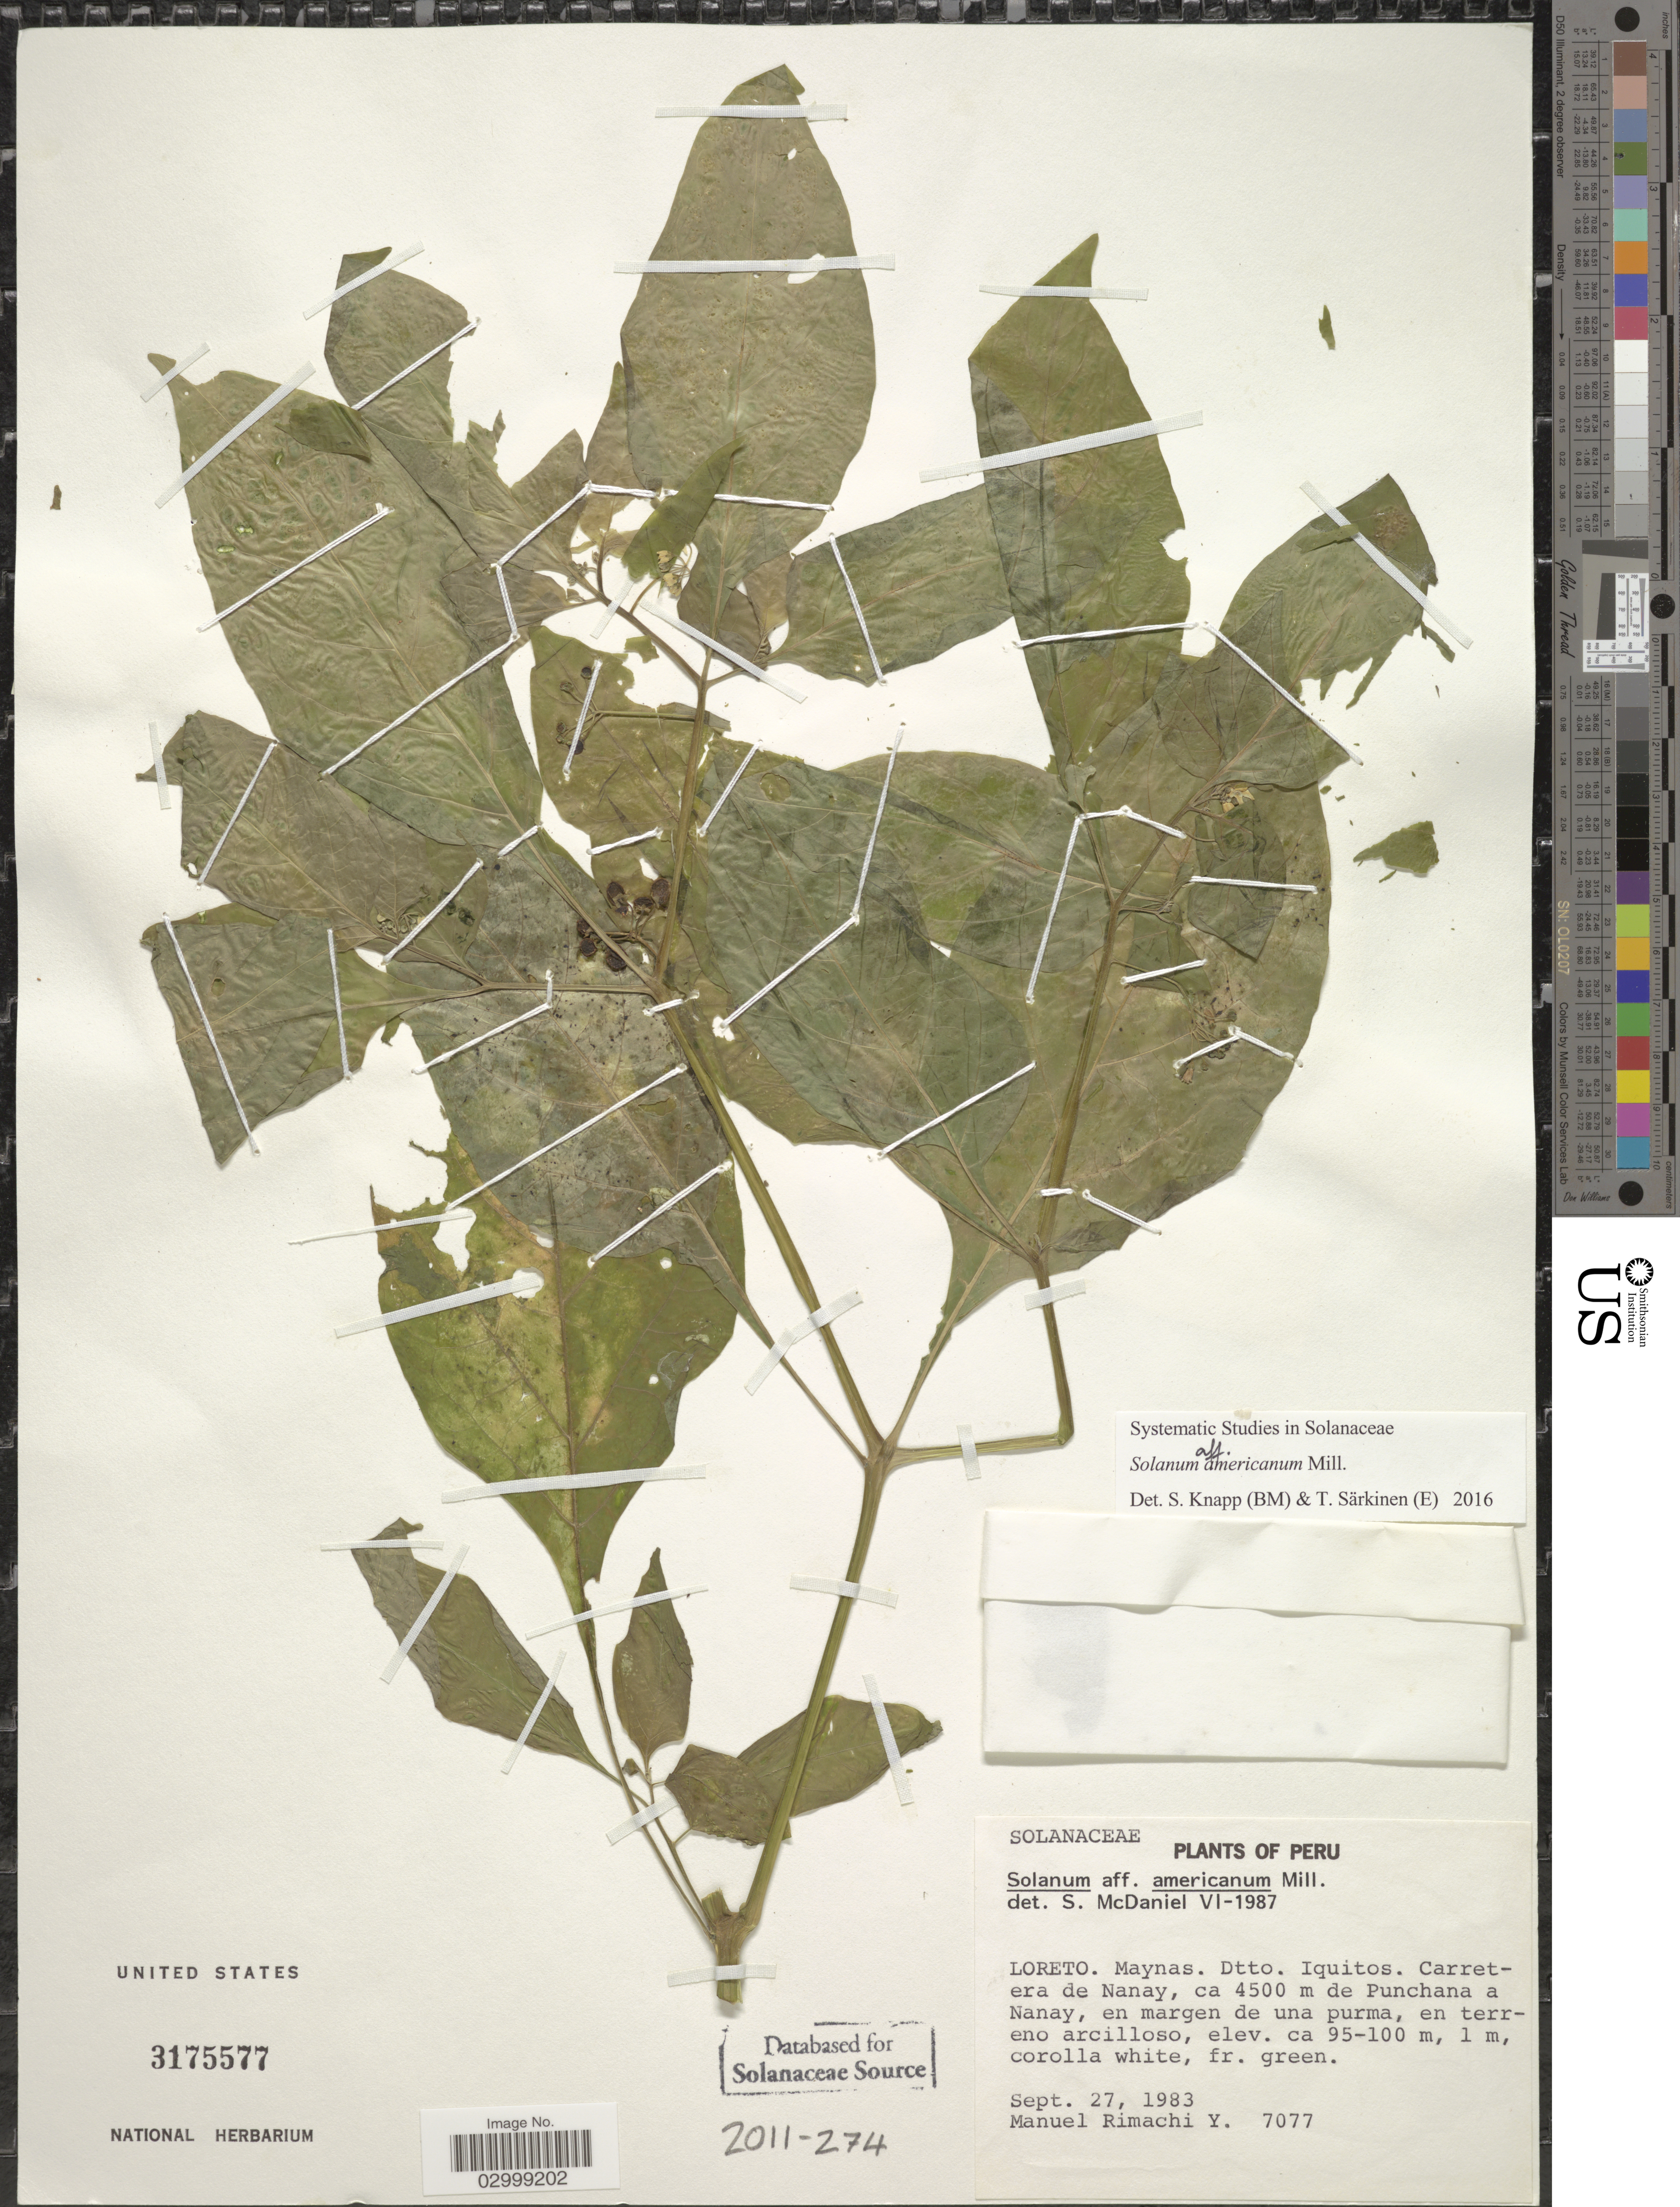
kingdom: Plantae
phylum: Tracheophyta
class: Magnoliopsida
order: Solanales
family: Solanaceae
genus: Solanum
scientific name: Solanum americanum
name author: Mill.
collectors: M. Rimachi Y.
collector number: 7077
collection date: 1983-09-27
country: Peru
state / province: Loreto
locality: Maynas, Dtto. Iquitos, Carretera de Nanay, ca 4500 m de Punchana a Nanay.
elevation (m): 95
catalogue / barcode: US 3175577